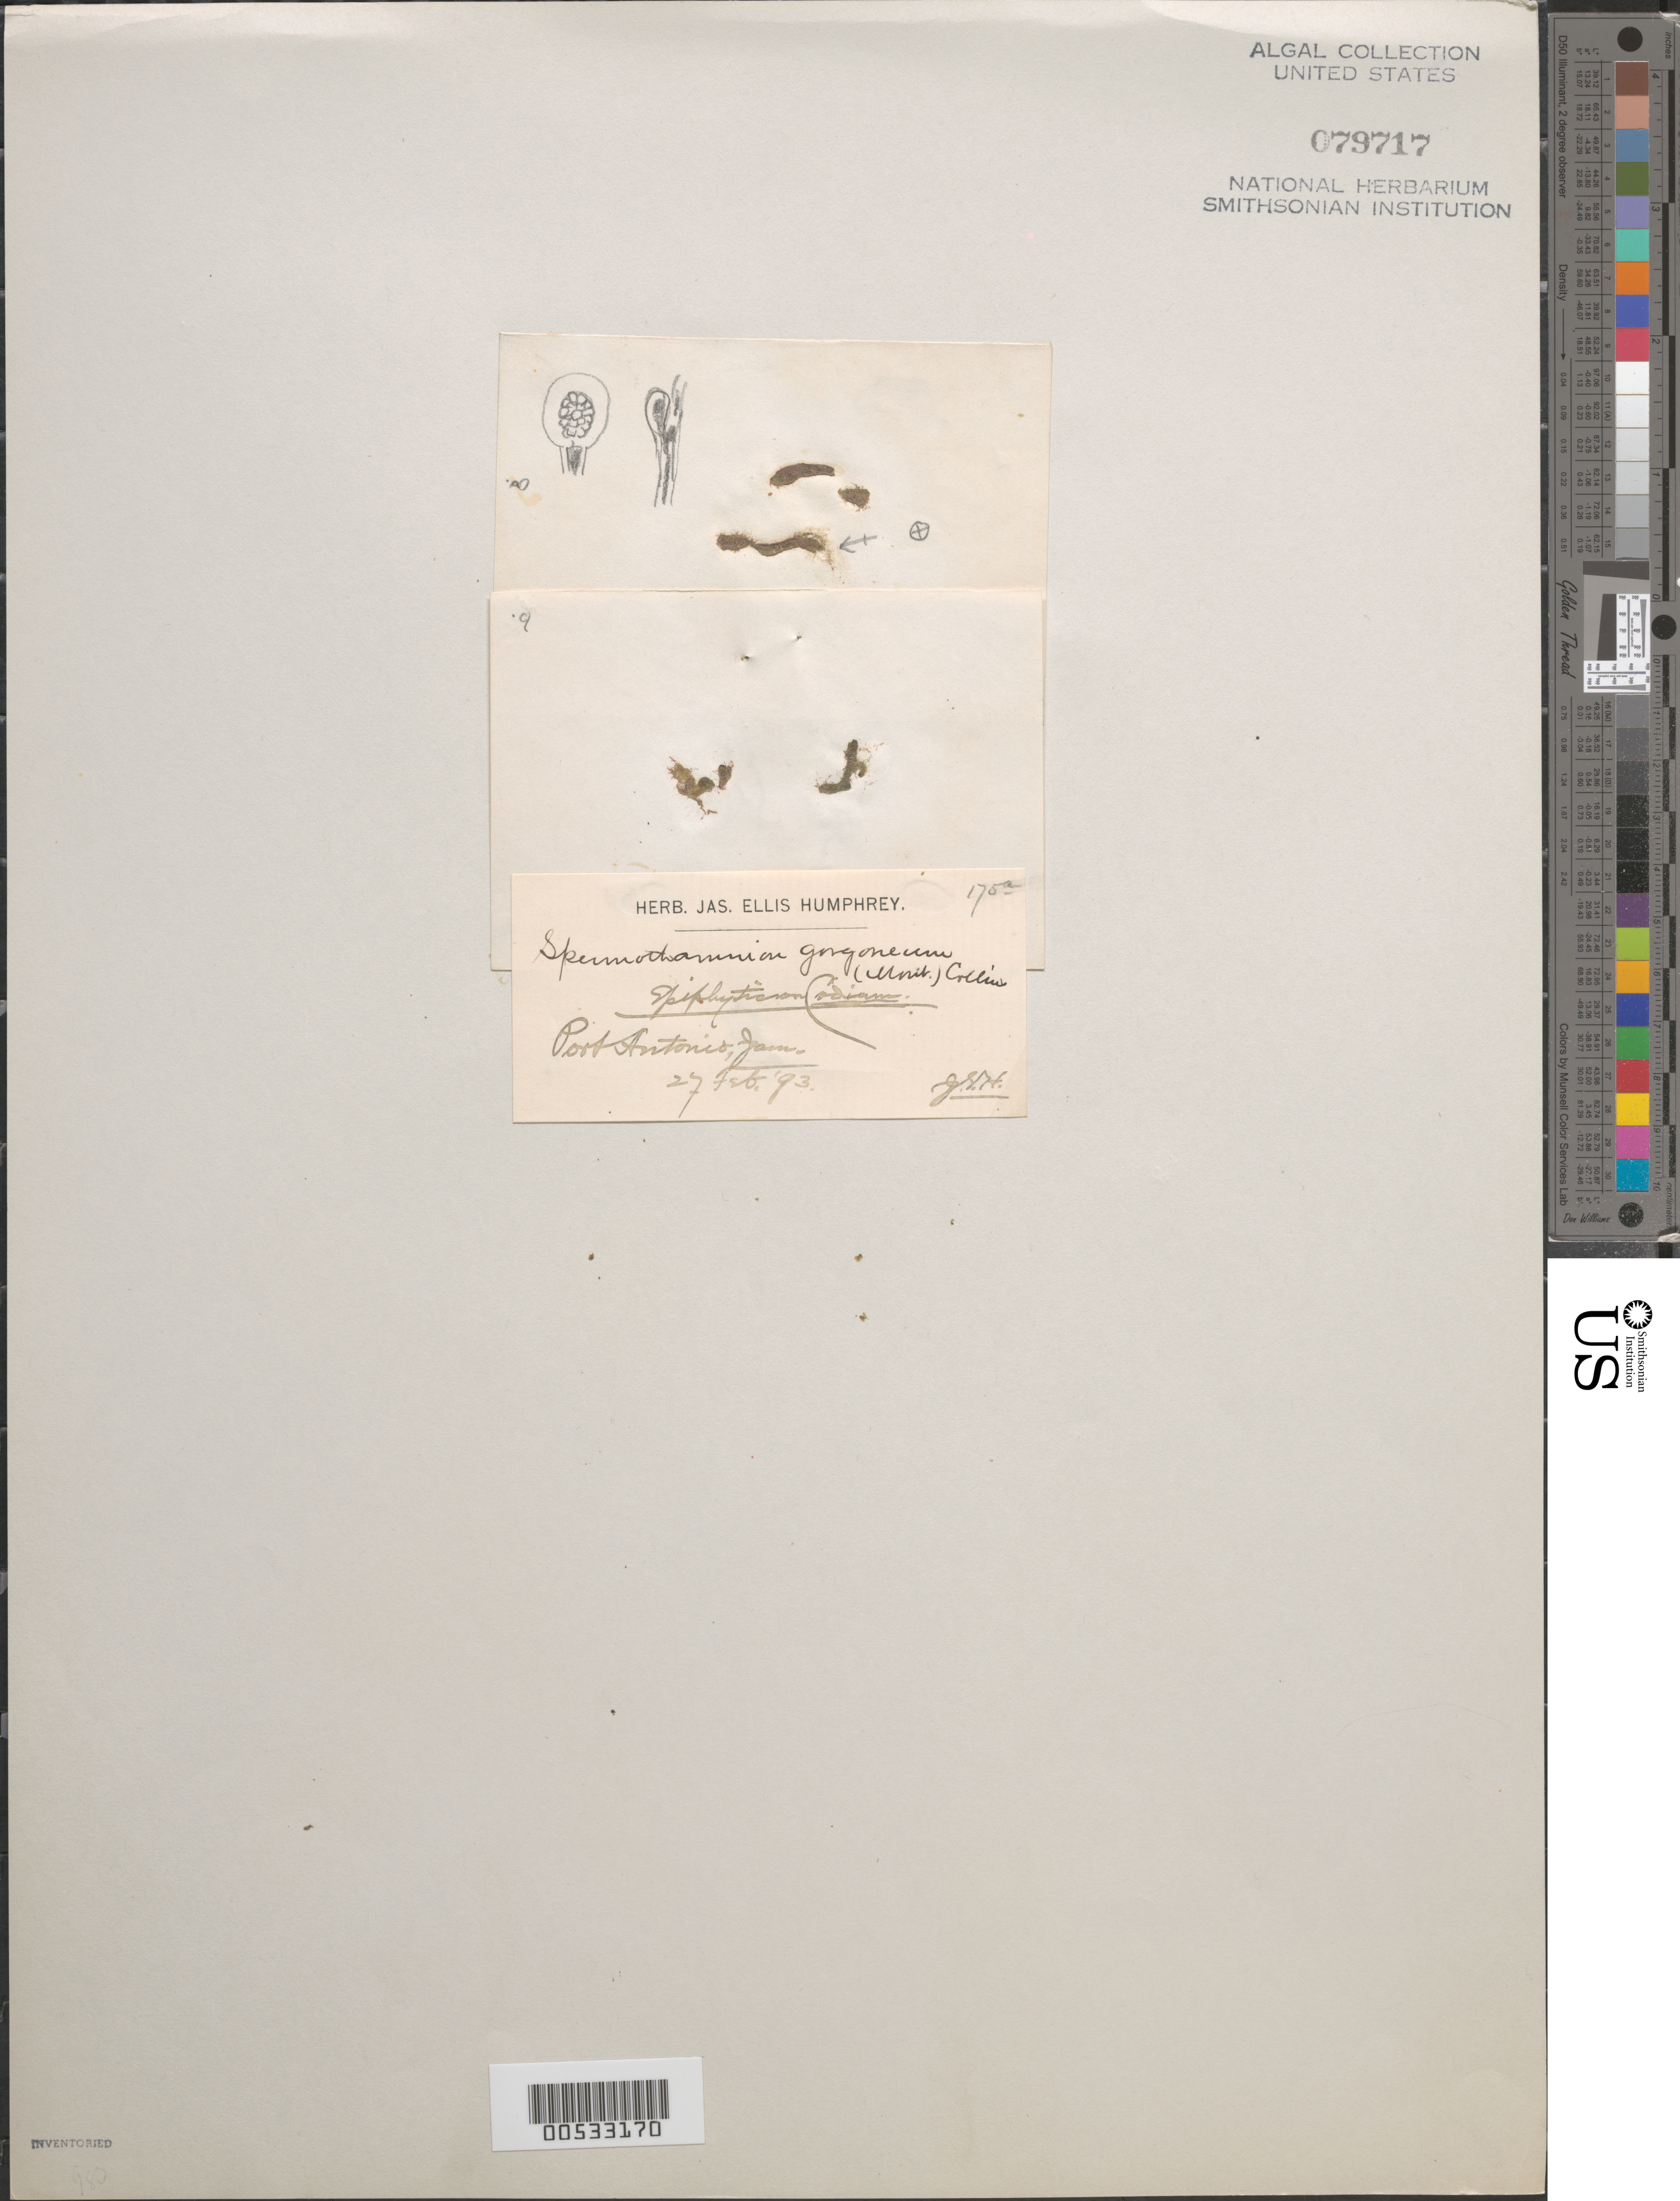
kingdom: Plantae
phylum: Rhodophyta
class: Florideophyceae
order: Ceramiales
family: Wrangeliaceae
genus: Tiffaniella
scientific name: Tiffaniella gorgonea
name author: (Montagne) Doty & Menez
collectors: J. Humphrey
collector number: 175a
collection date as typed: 27 Feb 1893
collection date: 1893-02-27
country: Jamaica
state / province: Portland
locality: Port antonio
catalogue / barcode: US 79717